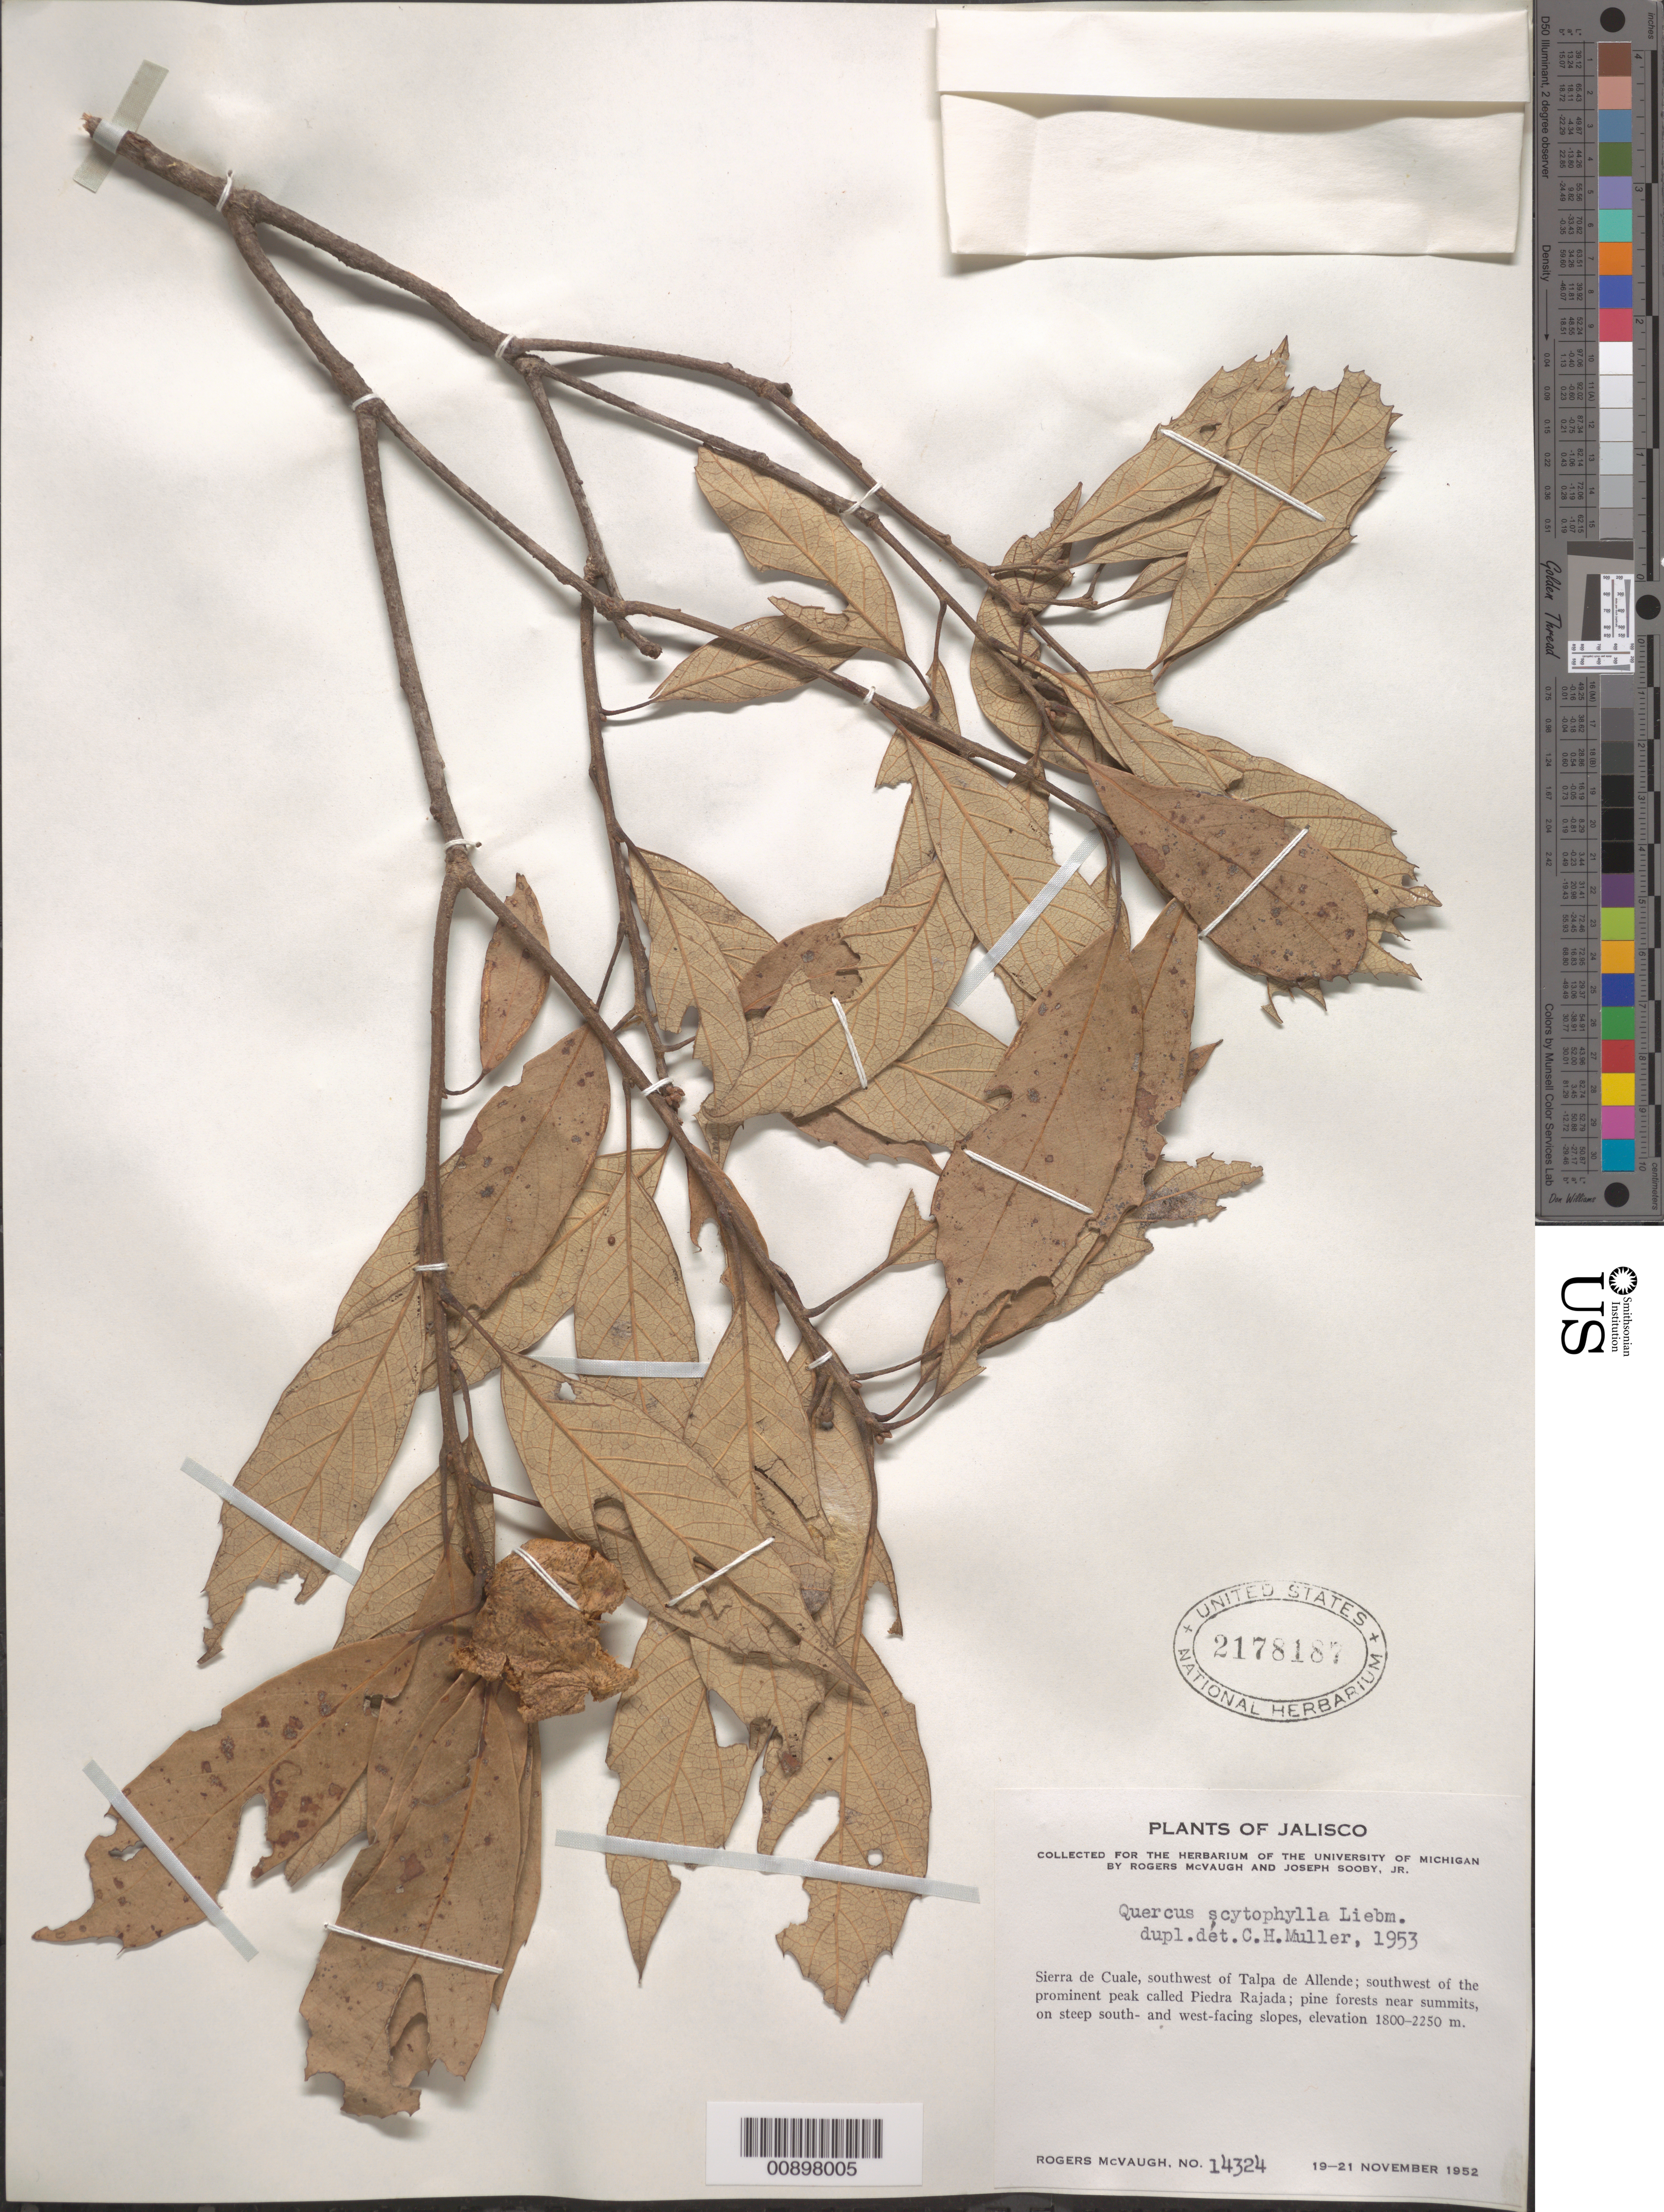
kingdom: Plantae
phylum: Tracheophyta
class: Magnoliopsida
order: Fagales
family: Fagaceae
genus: Quercus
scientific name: Quercus scytophylla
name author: Liebm.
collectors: R. McVaugh & J. Sooby Jr.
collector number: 14324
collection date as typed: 19 Nov 1952 to 21 Nov 1952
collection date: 1952-11-19/1952-11-21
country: Mexico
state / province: Jalisco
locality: Sierra de Cuale, southwest of Talpa de Allende; southwest of the prominent peak called Piedra Rajada.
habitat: Pine forests near summits on steep south - and west - facing slopes.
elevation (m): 2250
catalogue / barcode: US 2178187